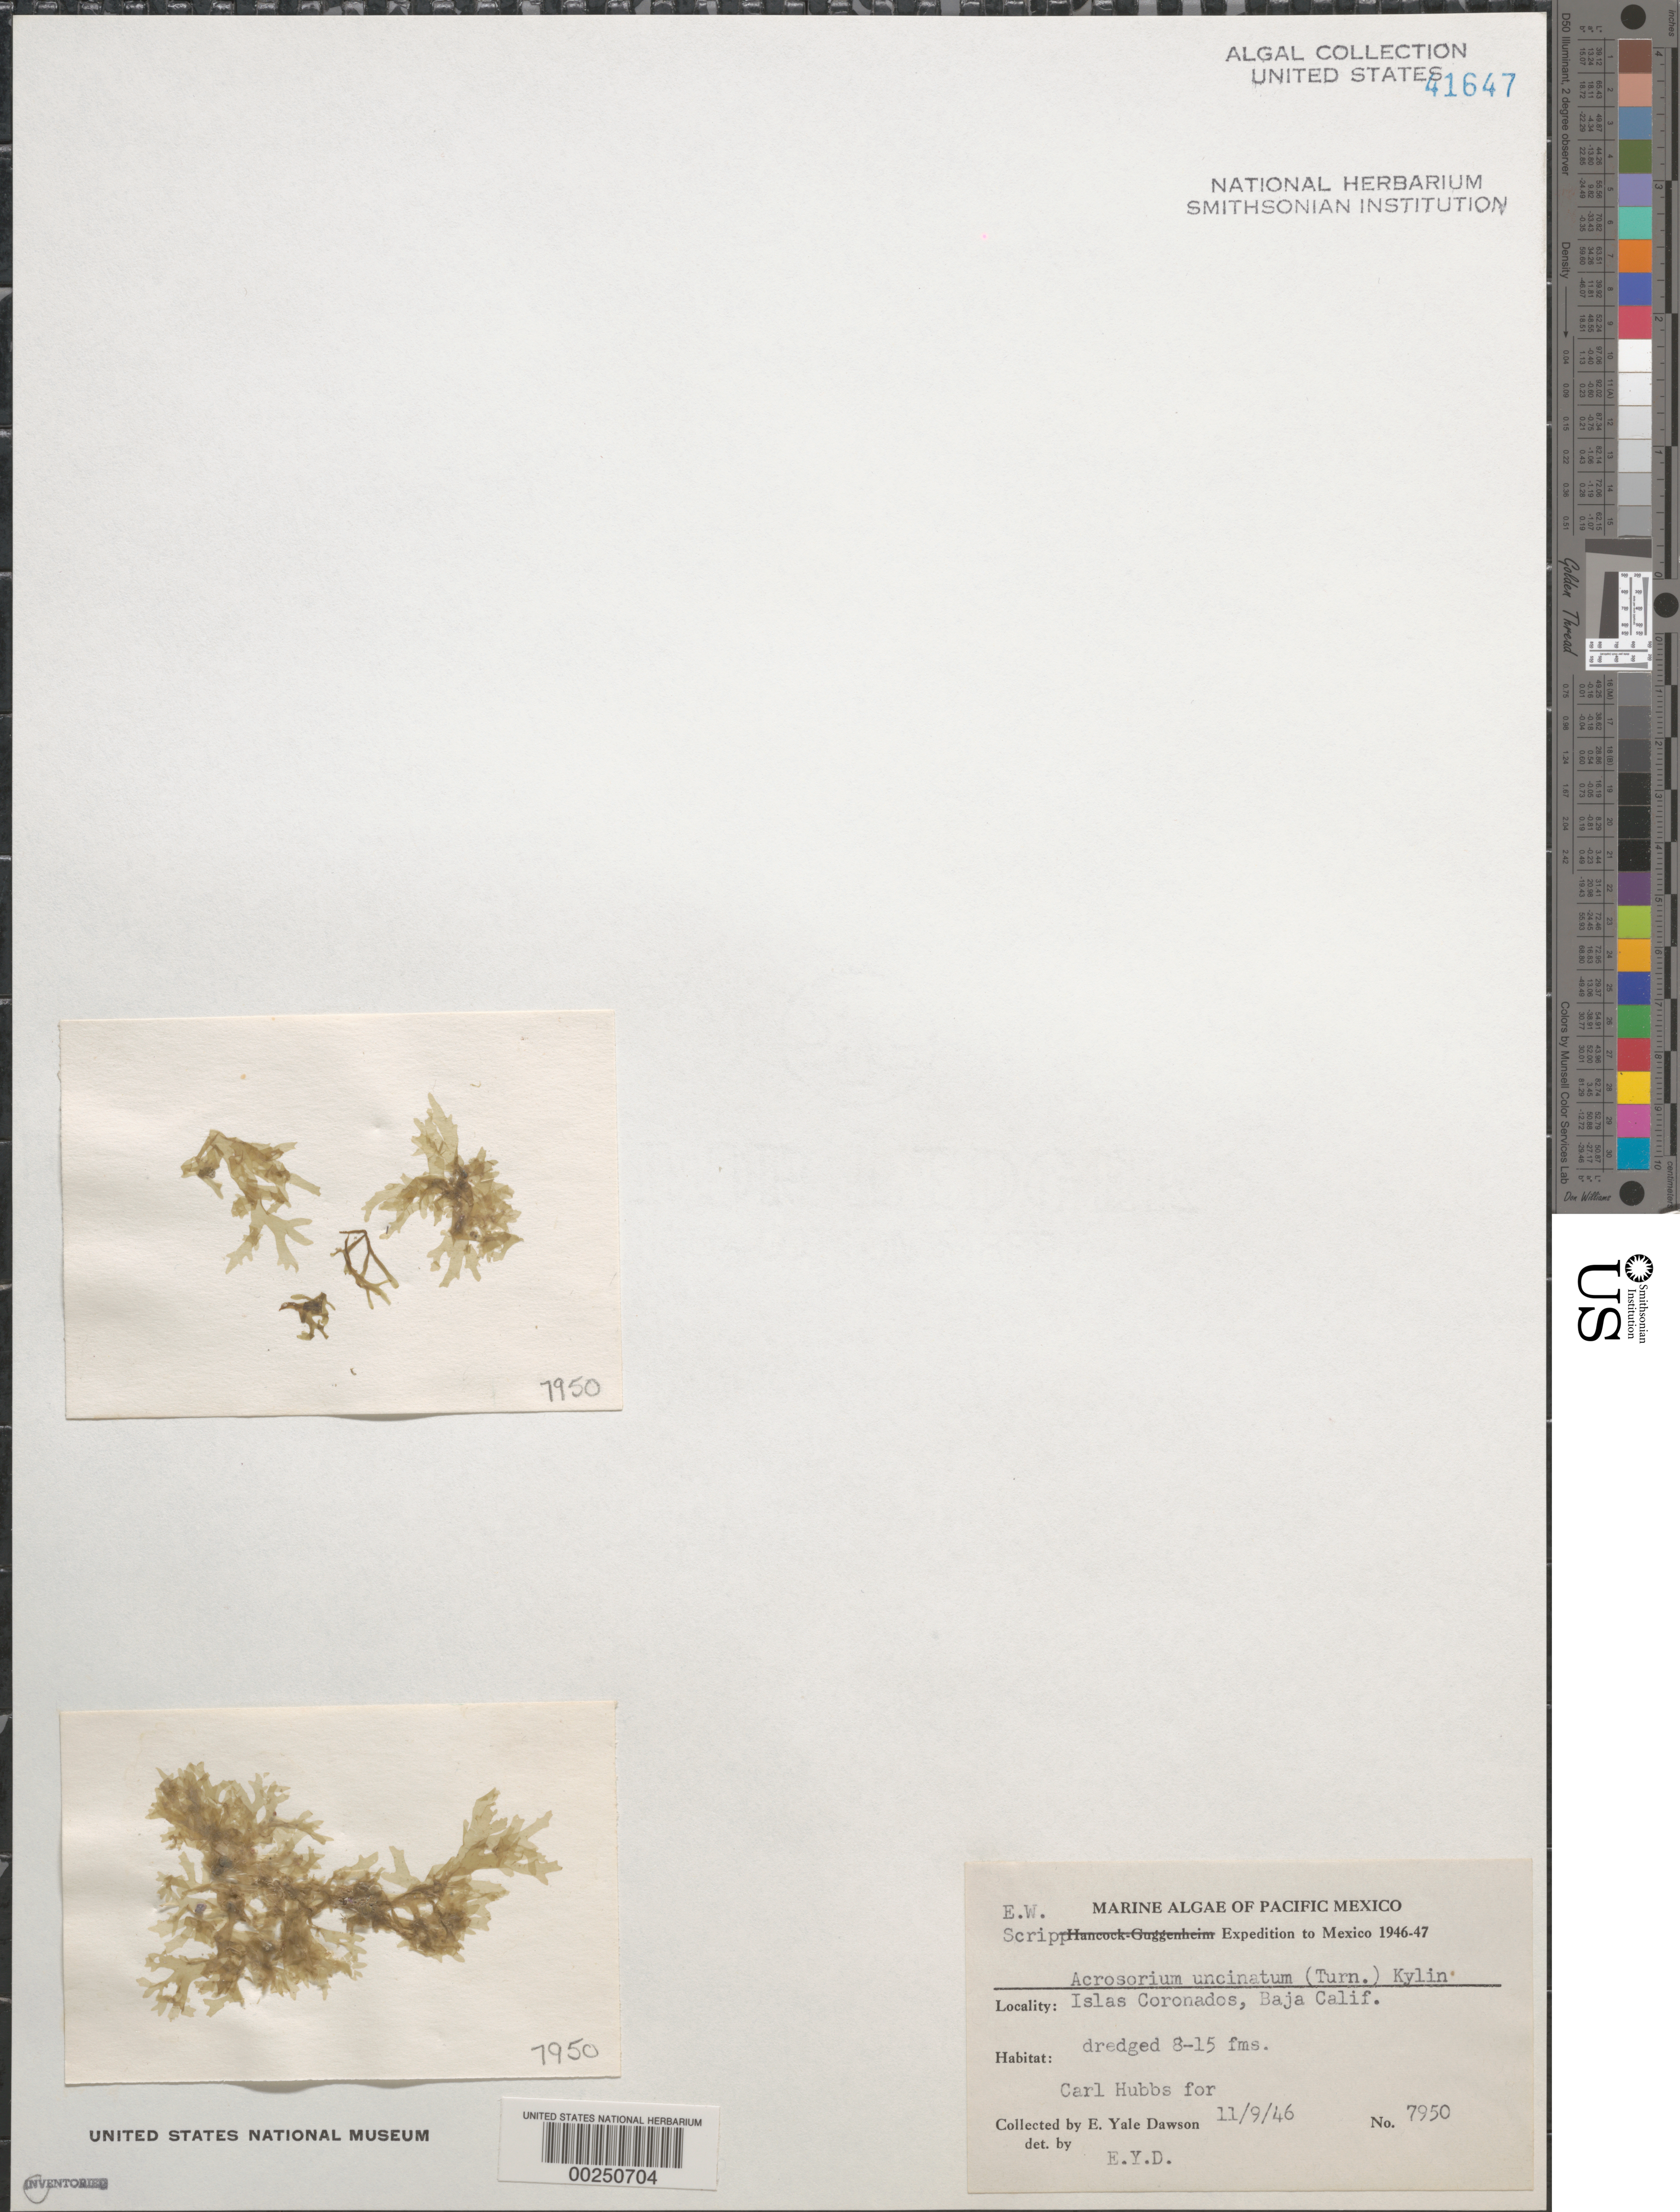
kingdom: Plantae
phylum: Rhodophyta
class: Florideophyceae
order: Ceramiales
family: Delesseriaceae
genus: Cryptopleura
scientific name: Cryptopleura ramosa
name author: (Huds.) L.M. Newton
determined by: Algae name updating Project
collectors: C. Hubbs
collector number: EYD 7950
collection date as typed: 09 Nov 1946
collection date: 1946-11-09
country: Mexico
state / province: Baja California Norte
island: Isla Coronado del Sur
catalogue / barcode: US 41647